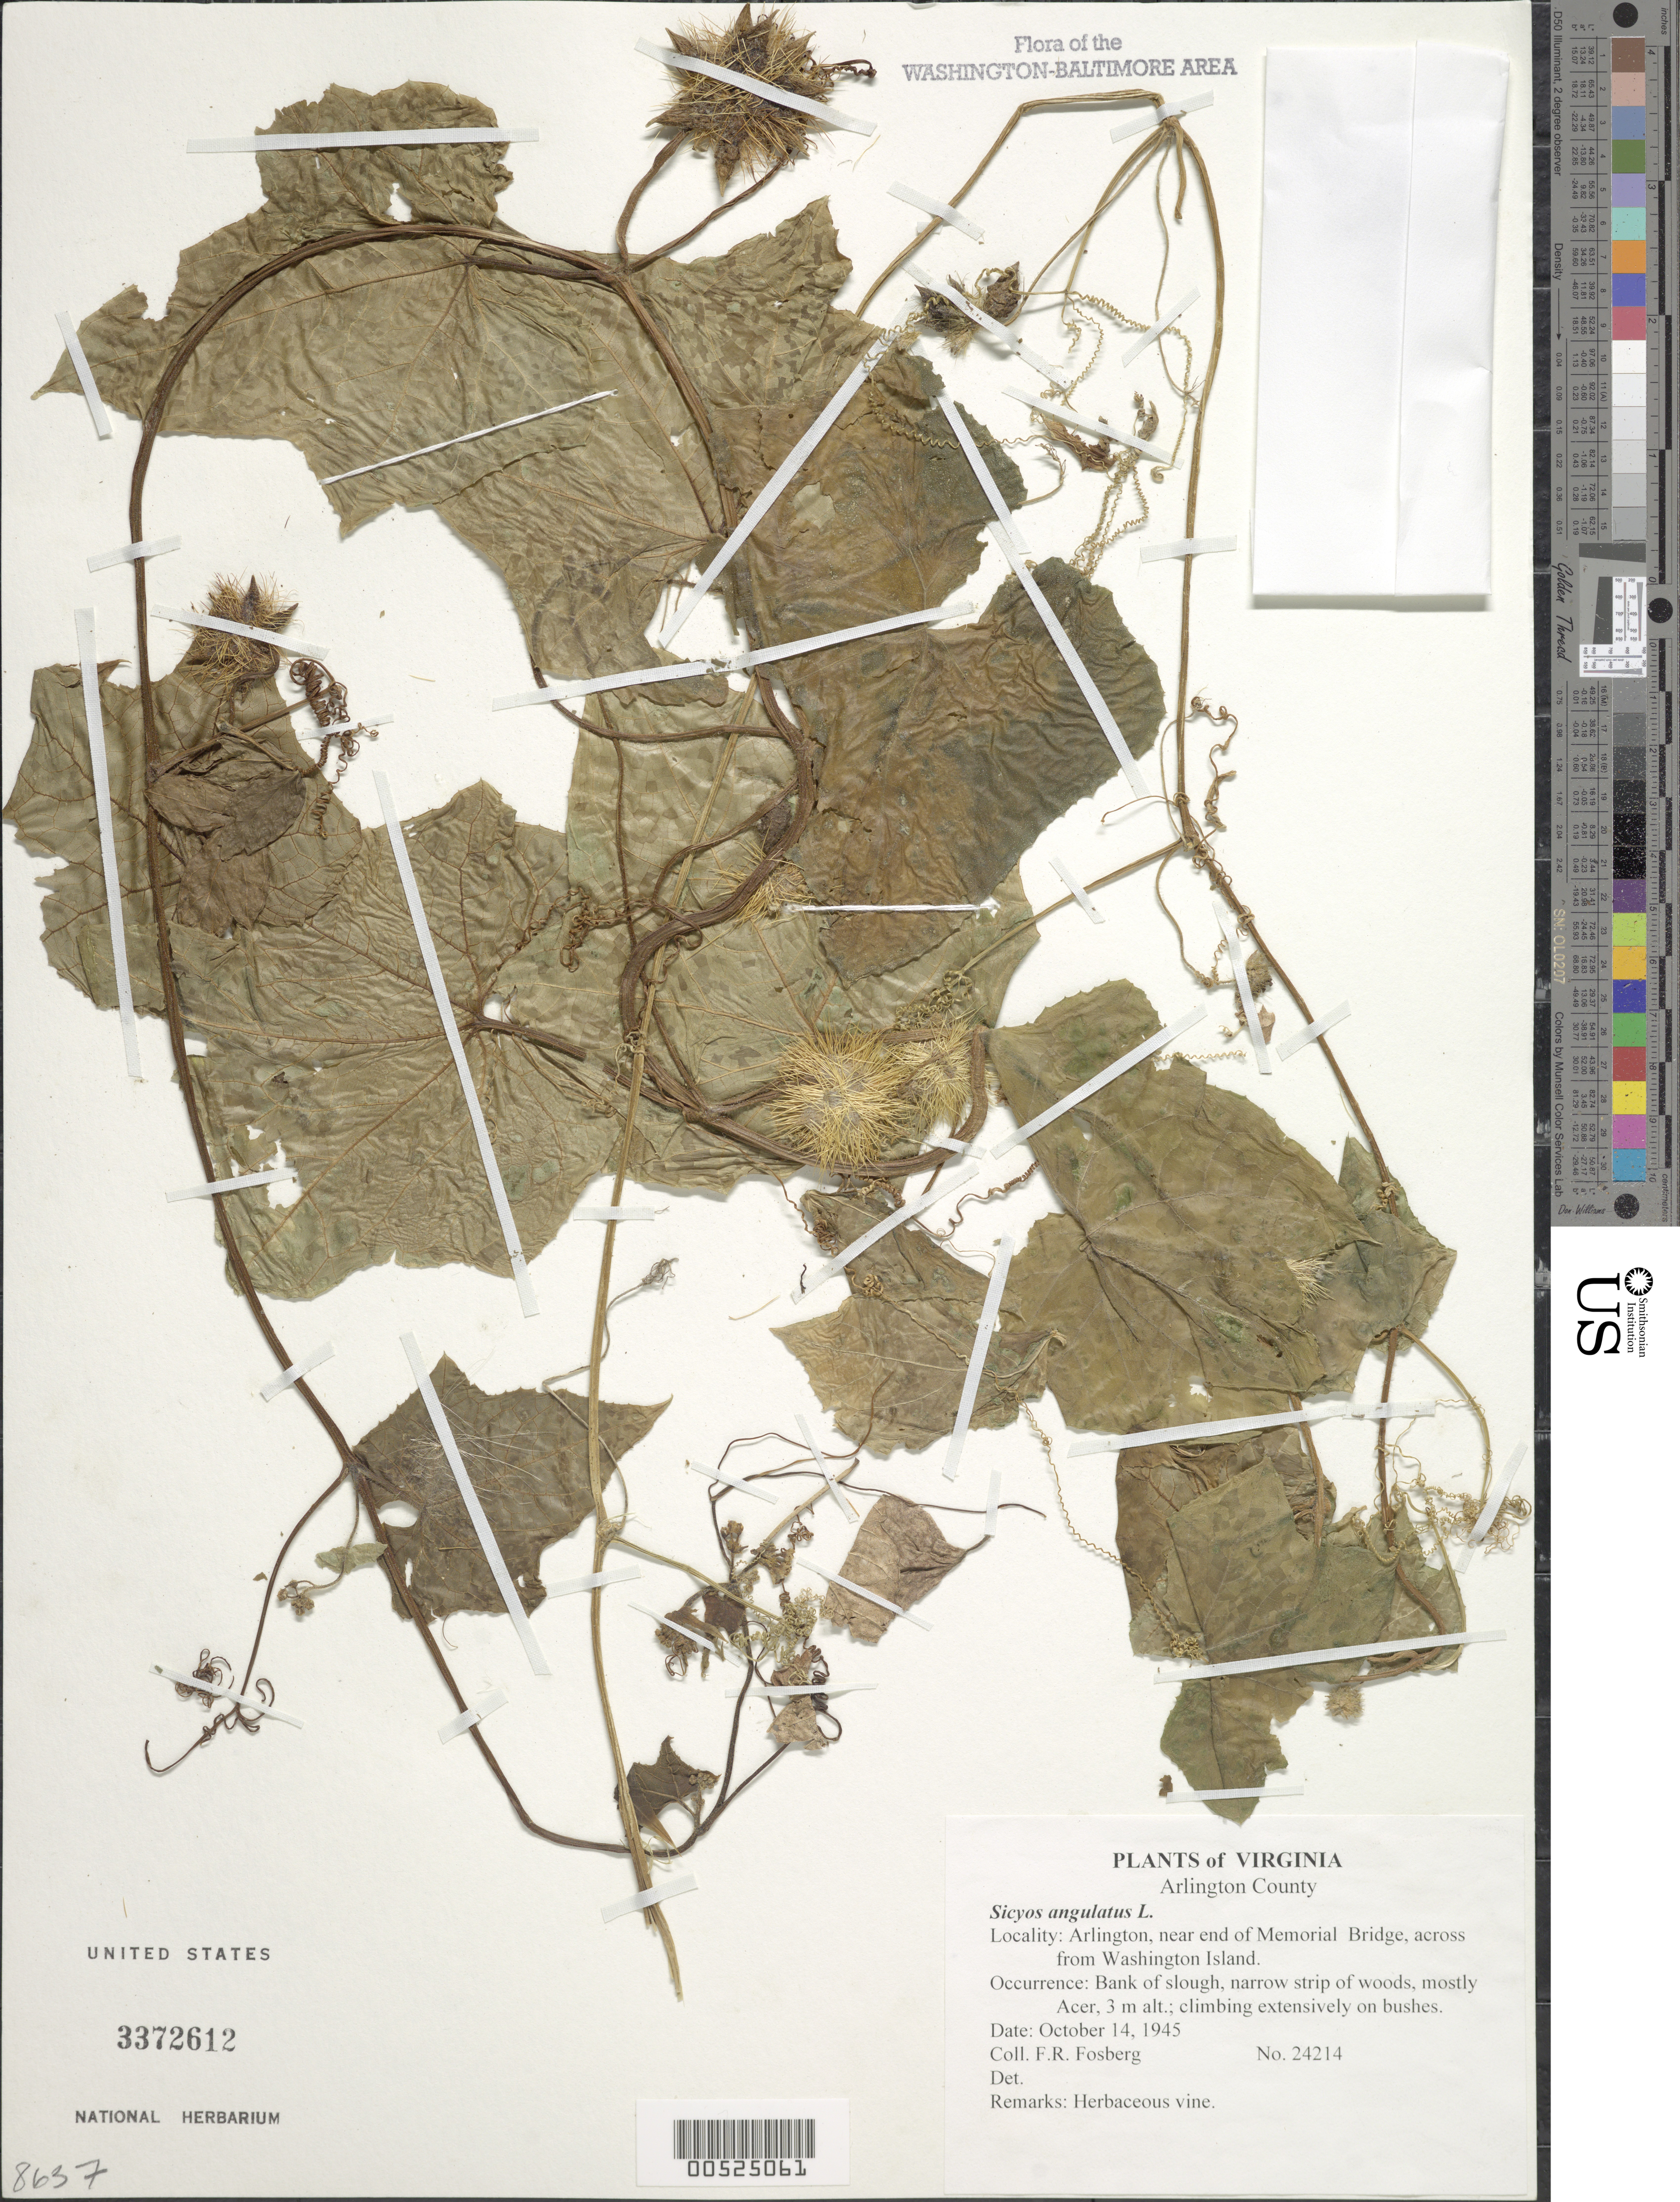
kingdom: Plantae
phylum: Tracheophyta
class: Magnoliopsida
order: Cucurbitales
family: Cucurbitaceae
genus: Sicyos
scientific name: Sicyos angulatus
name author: L.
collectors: F. R. Fosberg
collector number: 24214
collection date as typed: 14 Oct 1945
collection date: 1945-10-14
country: United States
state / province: Virginia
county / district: Arlington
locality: Arlington, near end of Memorial Bridge, across from Washington Island.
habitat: Bank of slough, narrow strip of woods, mostly Acer, 3 m alt.; climbing extensively on bushes.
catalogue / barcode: US 3372612